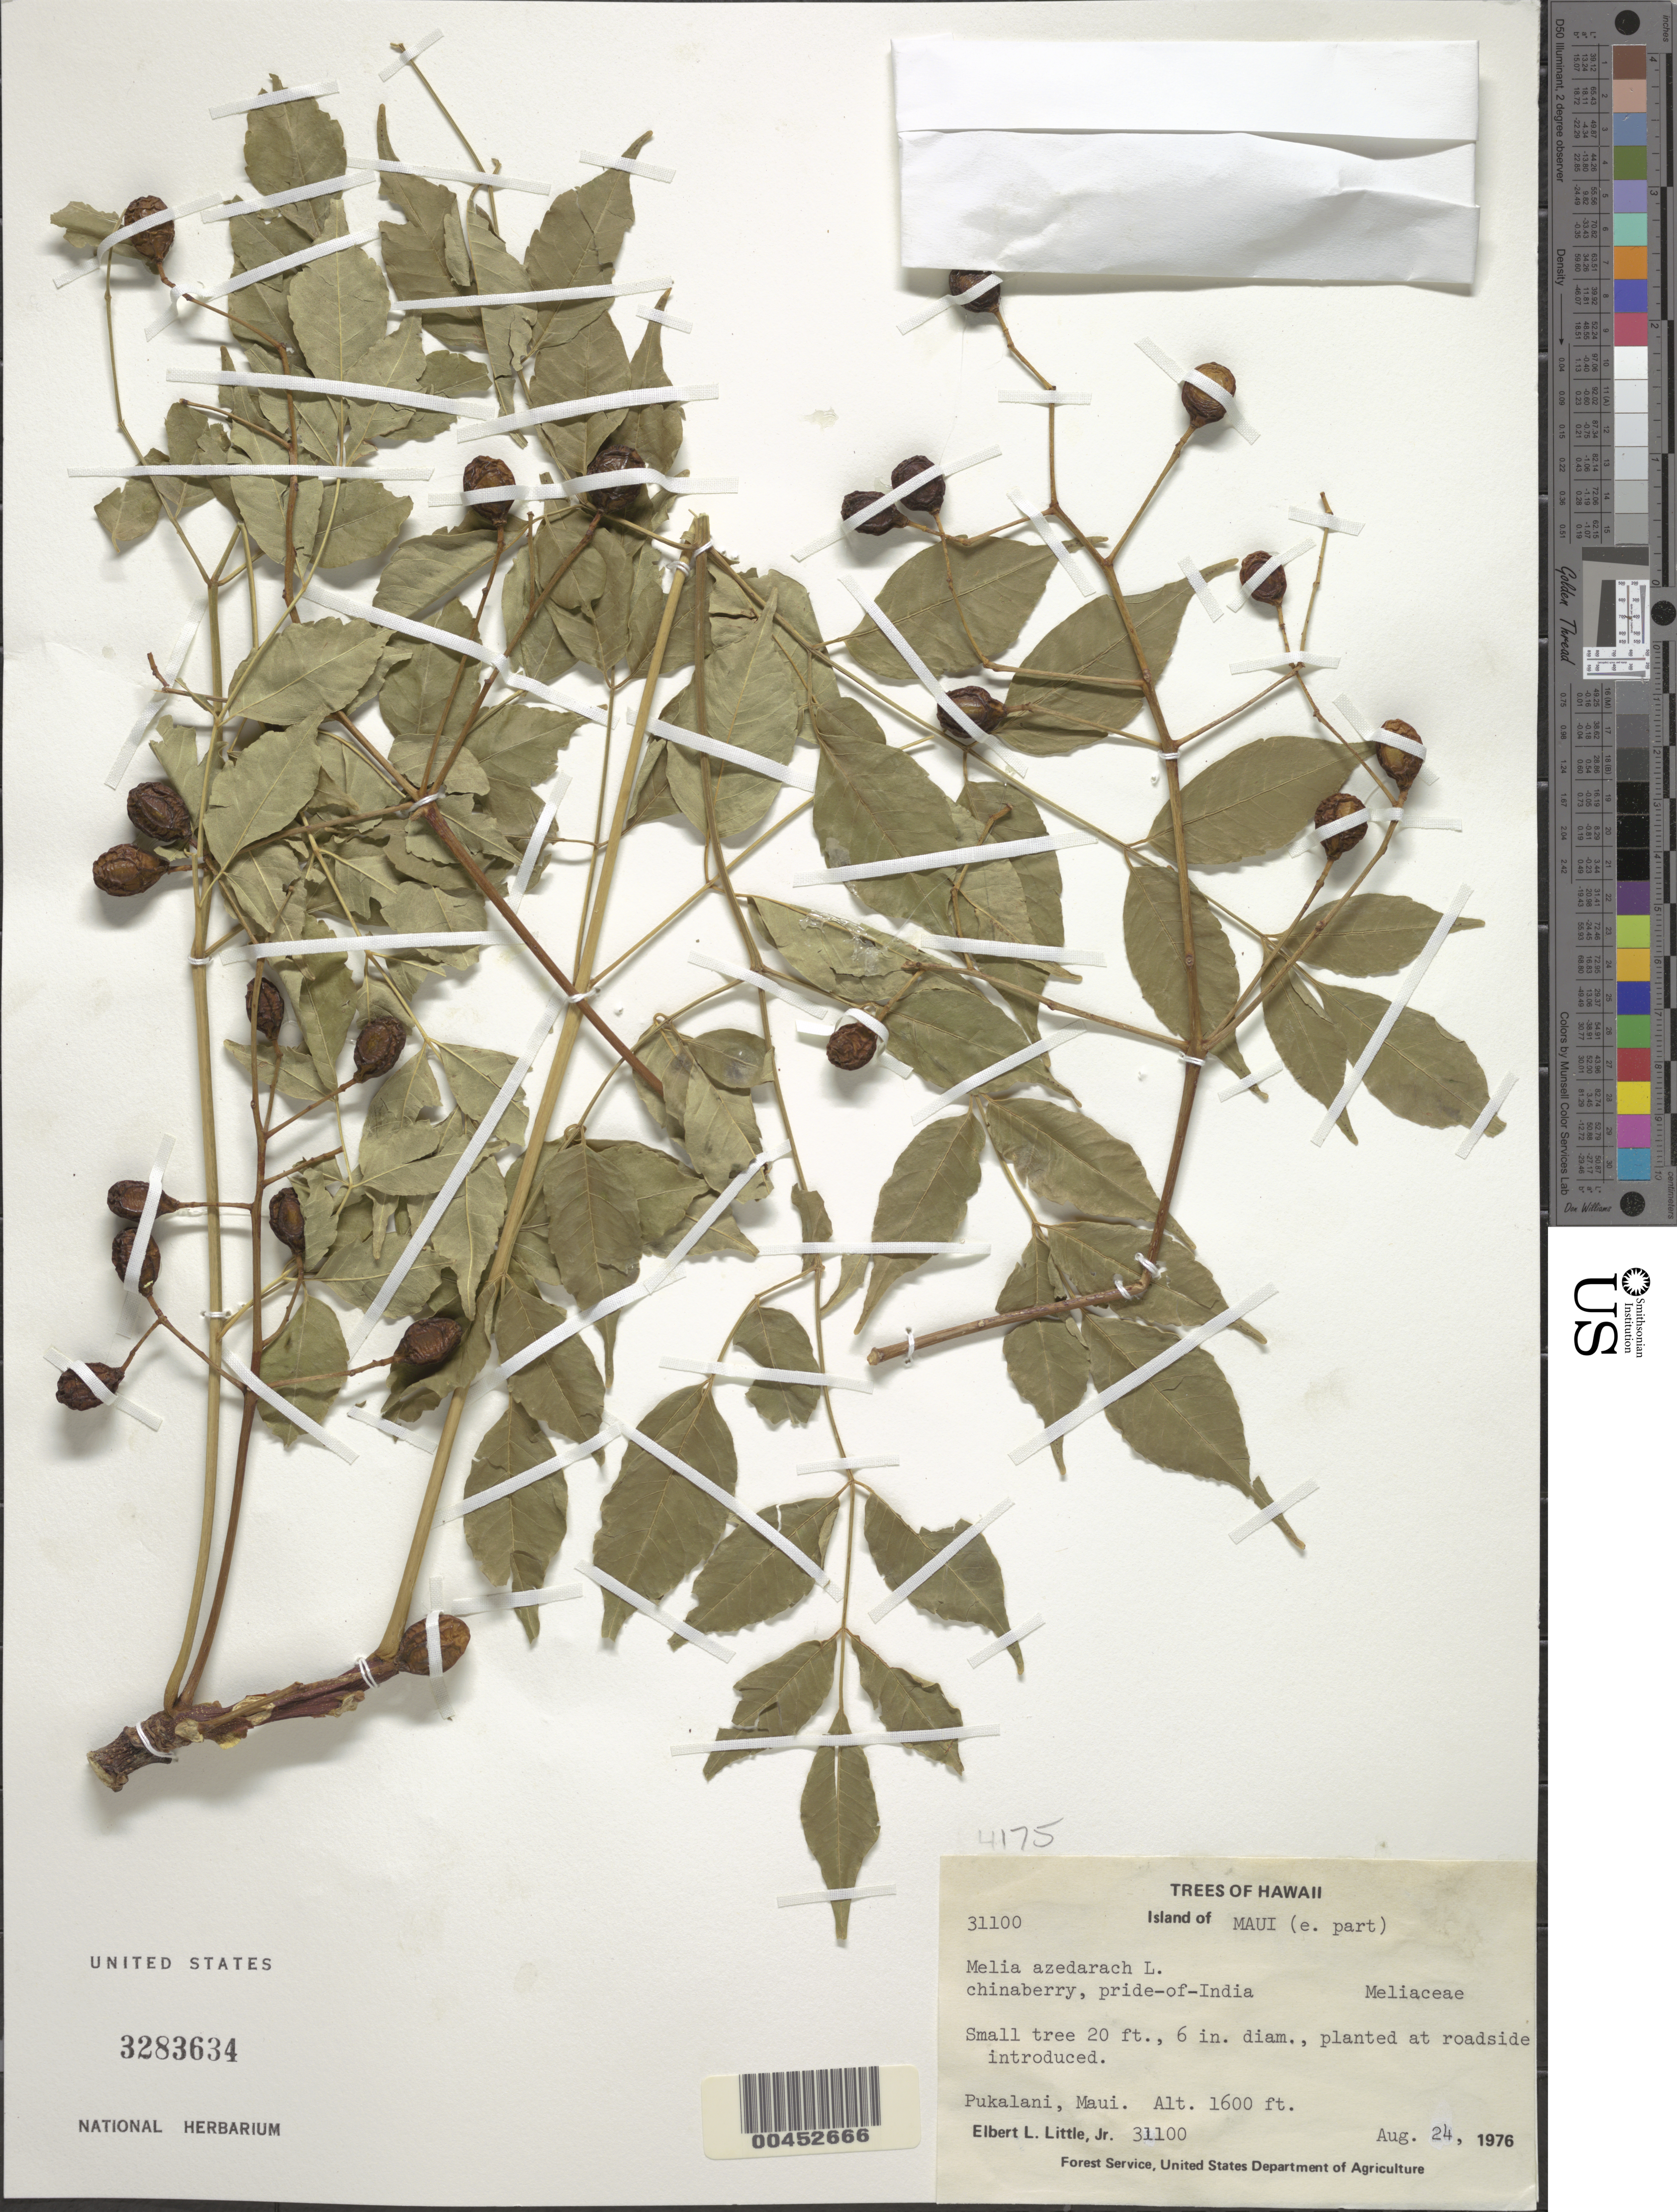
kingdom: Plantae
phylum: Tracheophyta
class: Magnoliopsida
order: Sapindales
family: Meliaceae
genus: Melia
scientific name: Melia azedarach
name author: L.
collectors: E. L. Little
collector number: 31100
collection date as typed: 24 Aug 1976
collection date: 1976-08-24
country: United States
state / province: Hawaii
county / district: Maui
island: Maui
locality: E part of Maui, Pukalani,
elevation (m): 488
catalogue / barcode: US 3283634